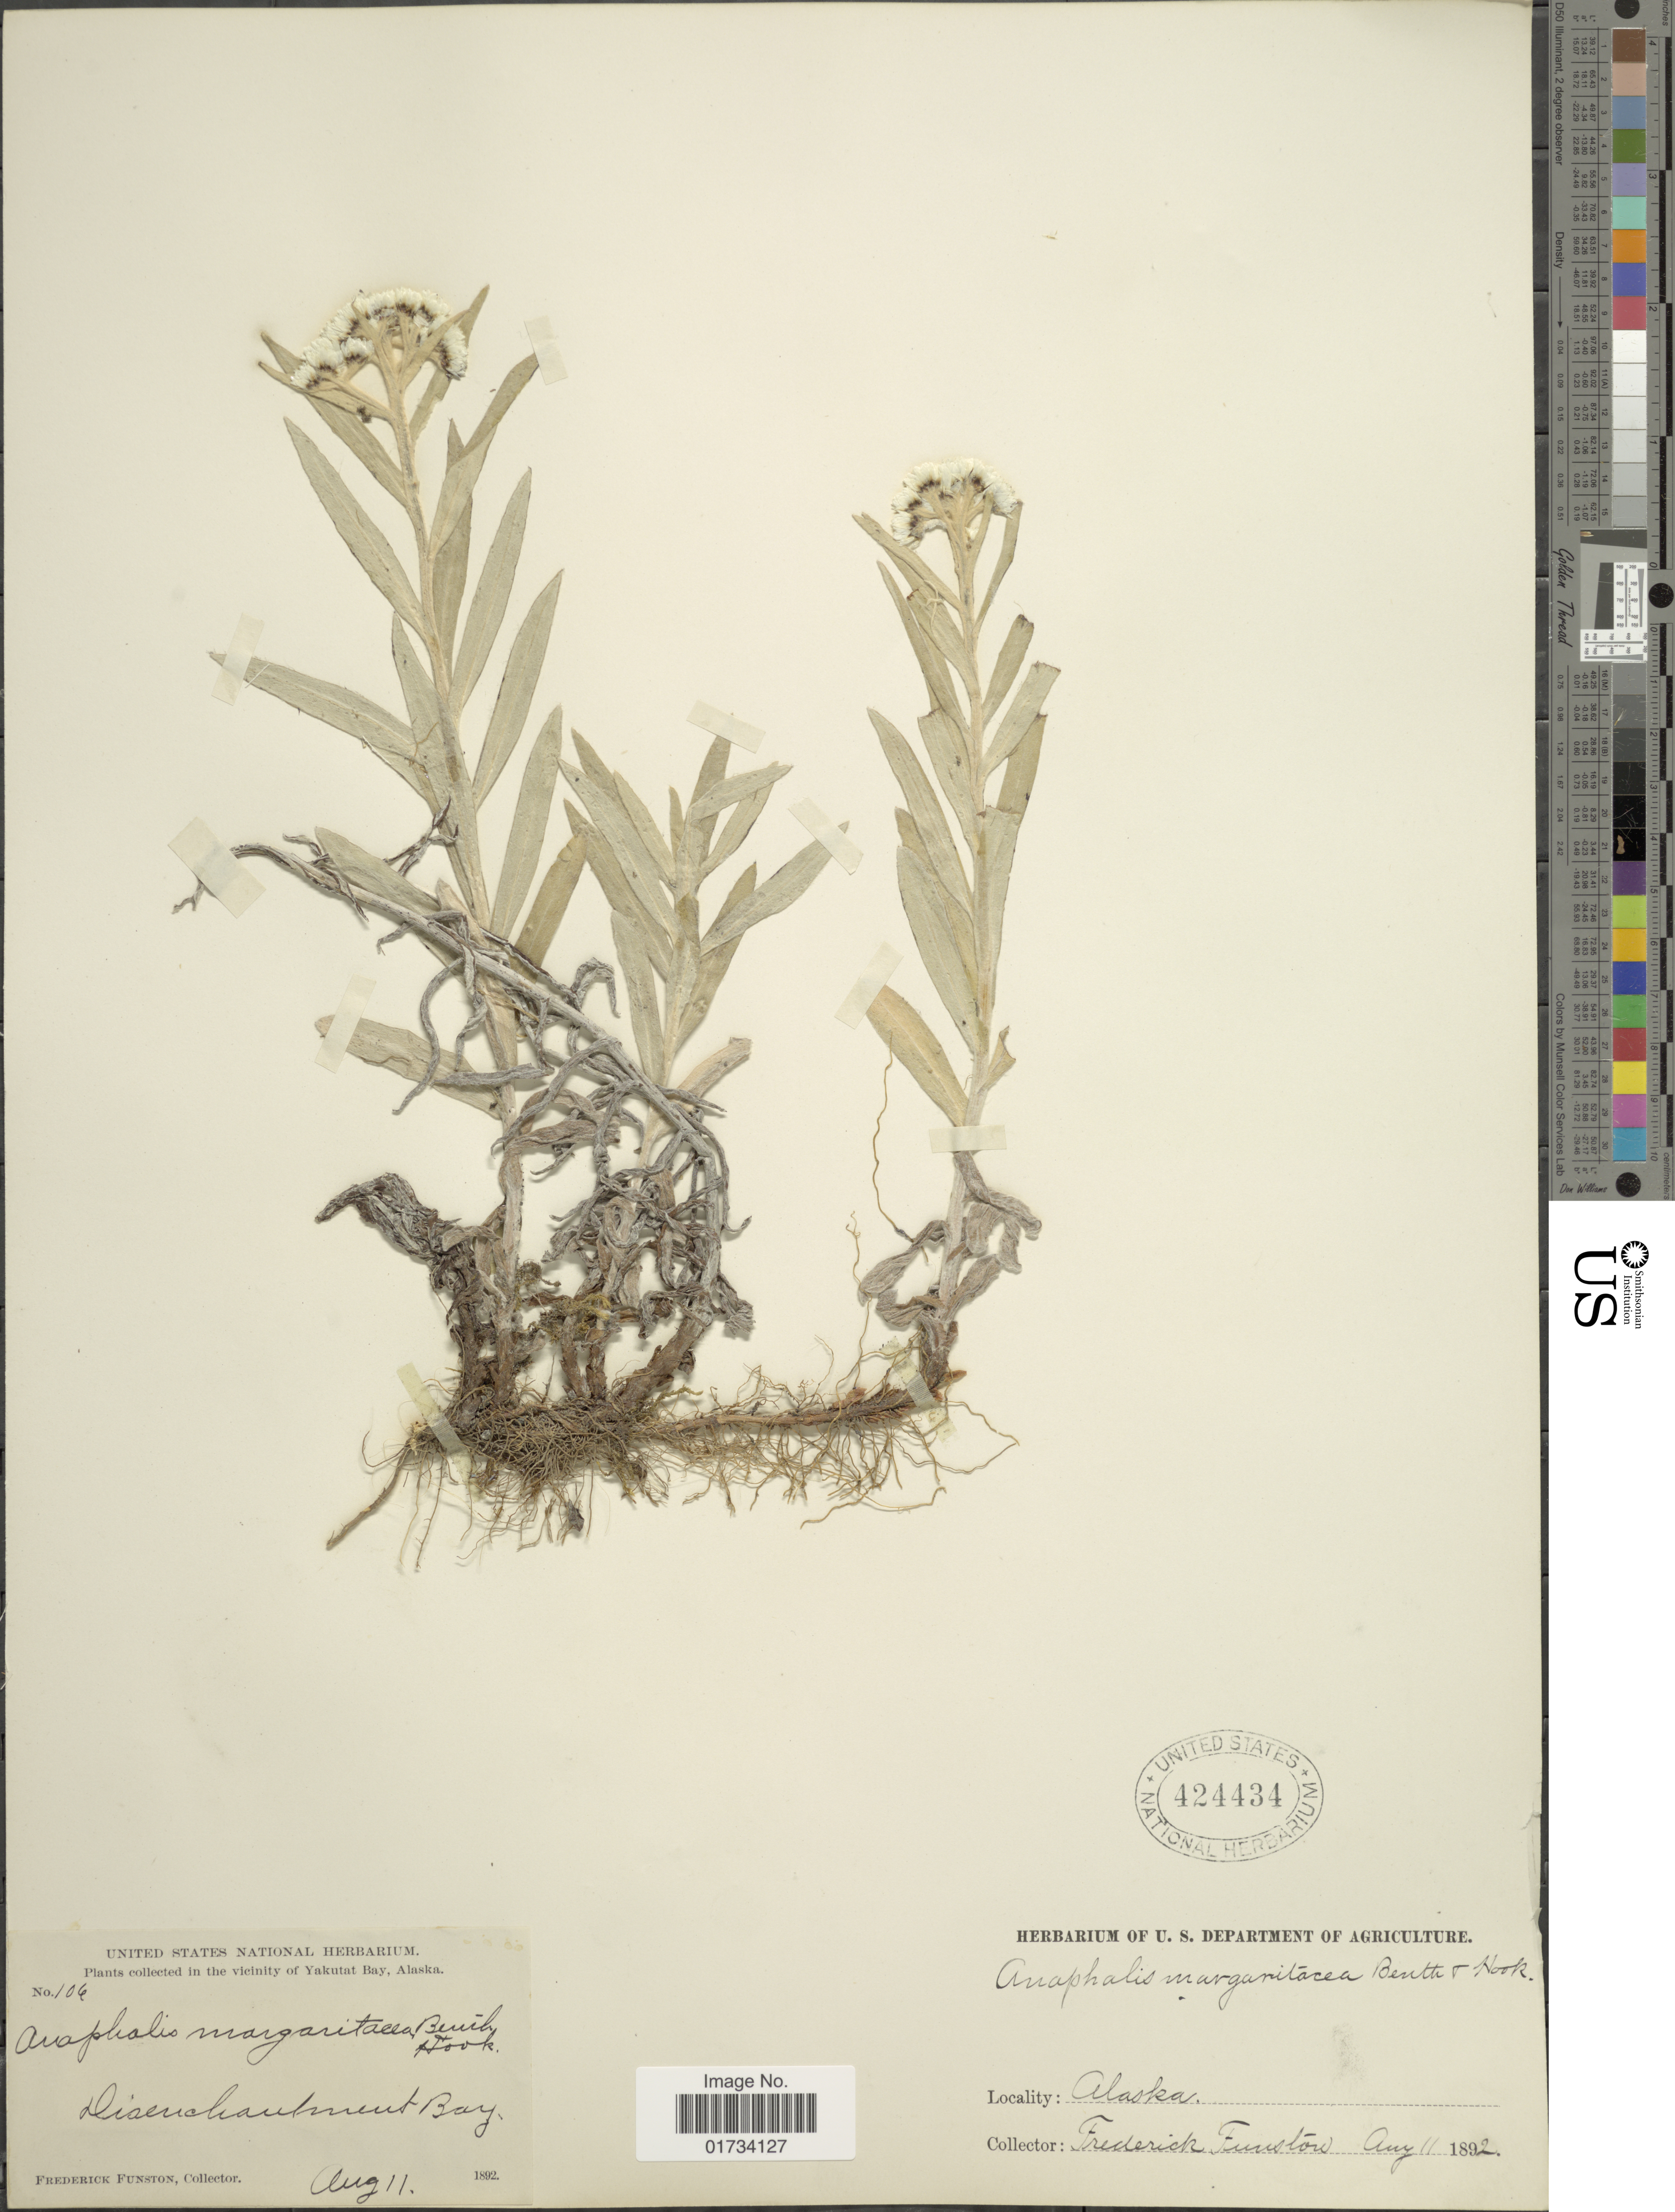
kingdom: Plantae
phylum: Tracheophyta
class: Magnoliopsida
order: Asterales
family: Asteraceae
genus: Anaphalis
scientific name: Anaphalis margaritacea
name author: (L.) Benth. & Hook. f.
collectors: F. Funston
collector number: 106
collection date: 1892-08-11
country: United States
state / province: Alaska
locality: Vicinity of Yakutat Bay, Disenchantment Bay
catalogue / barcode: US 424434